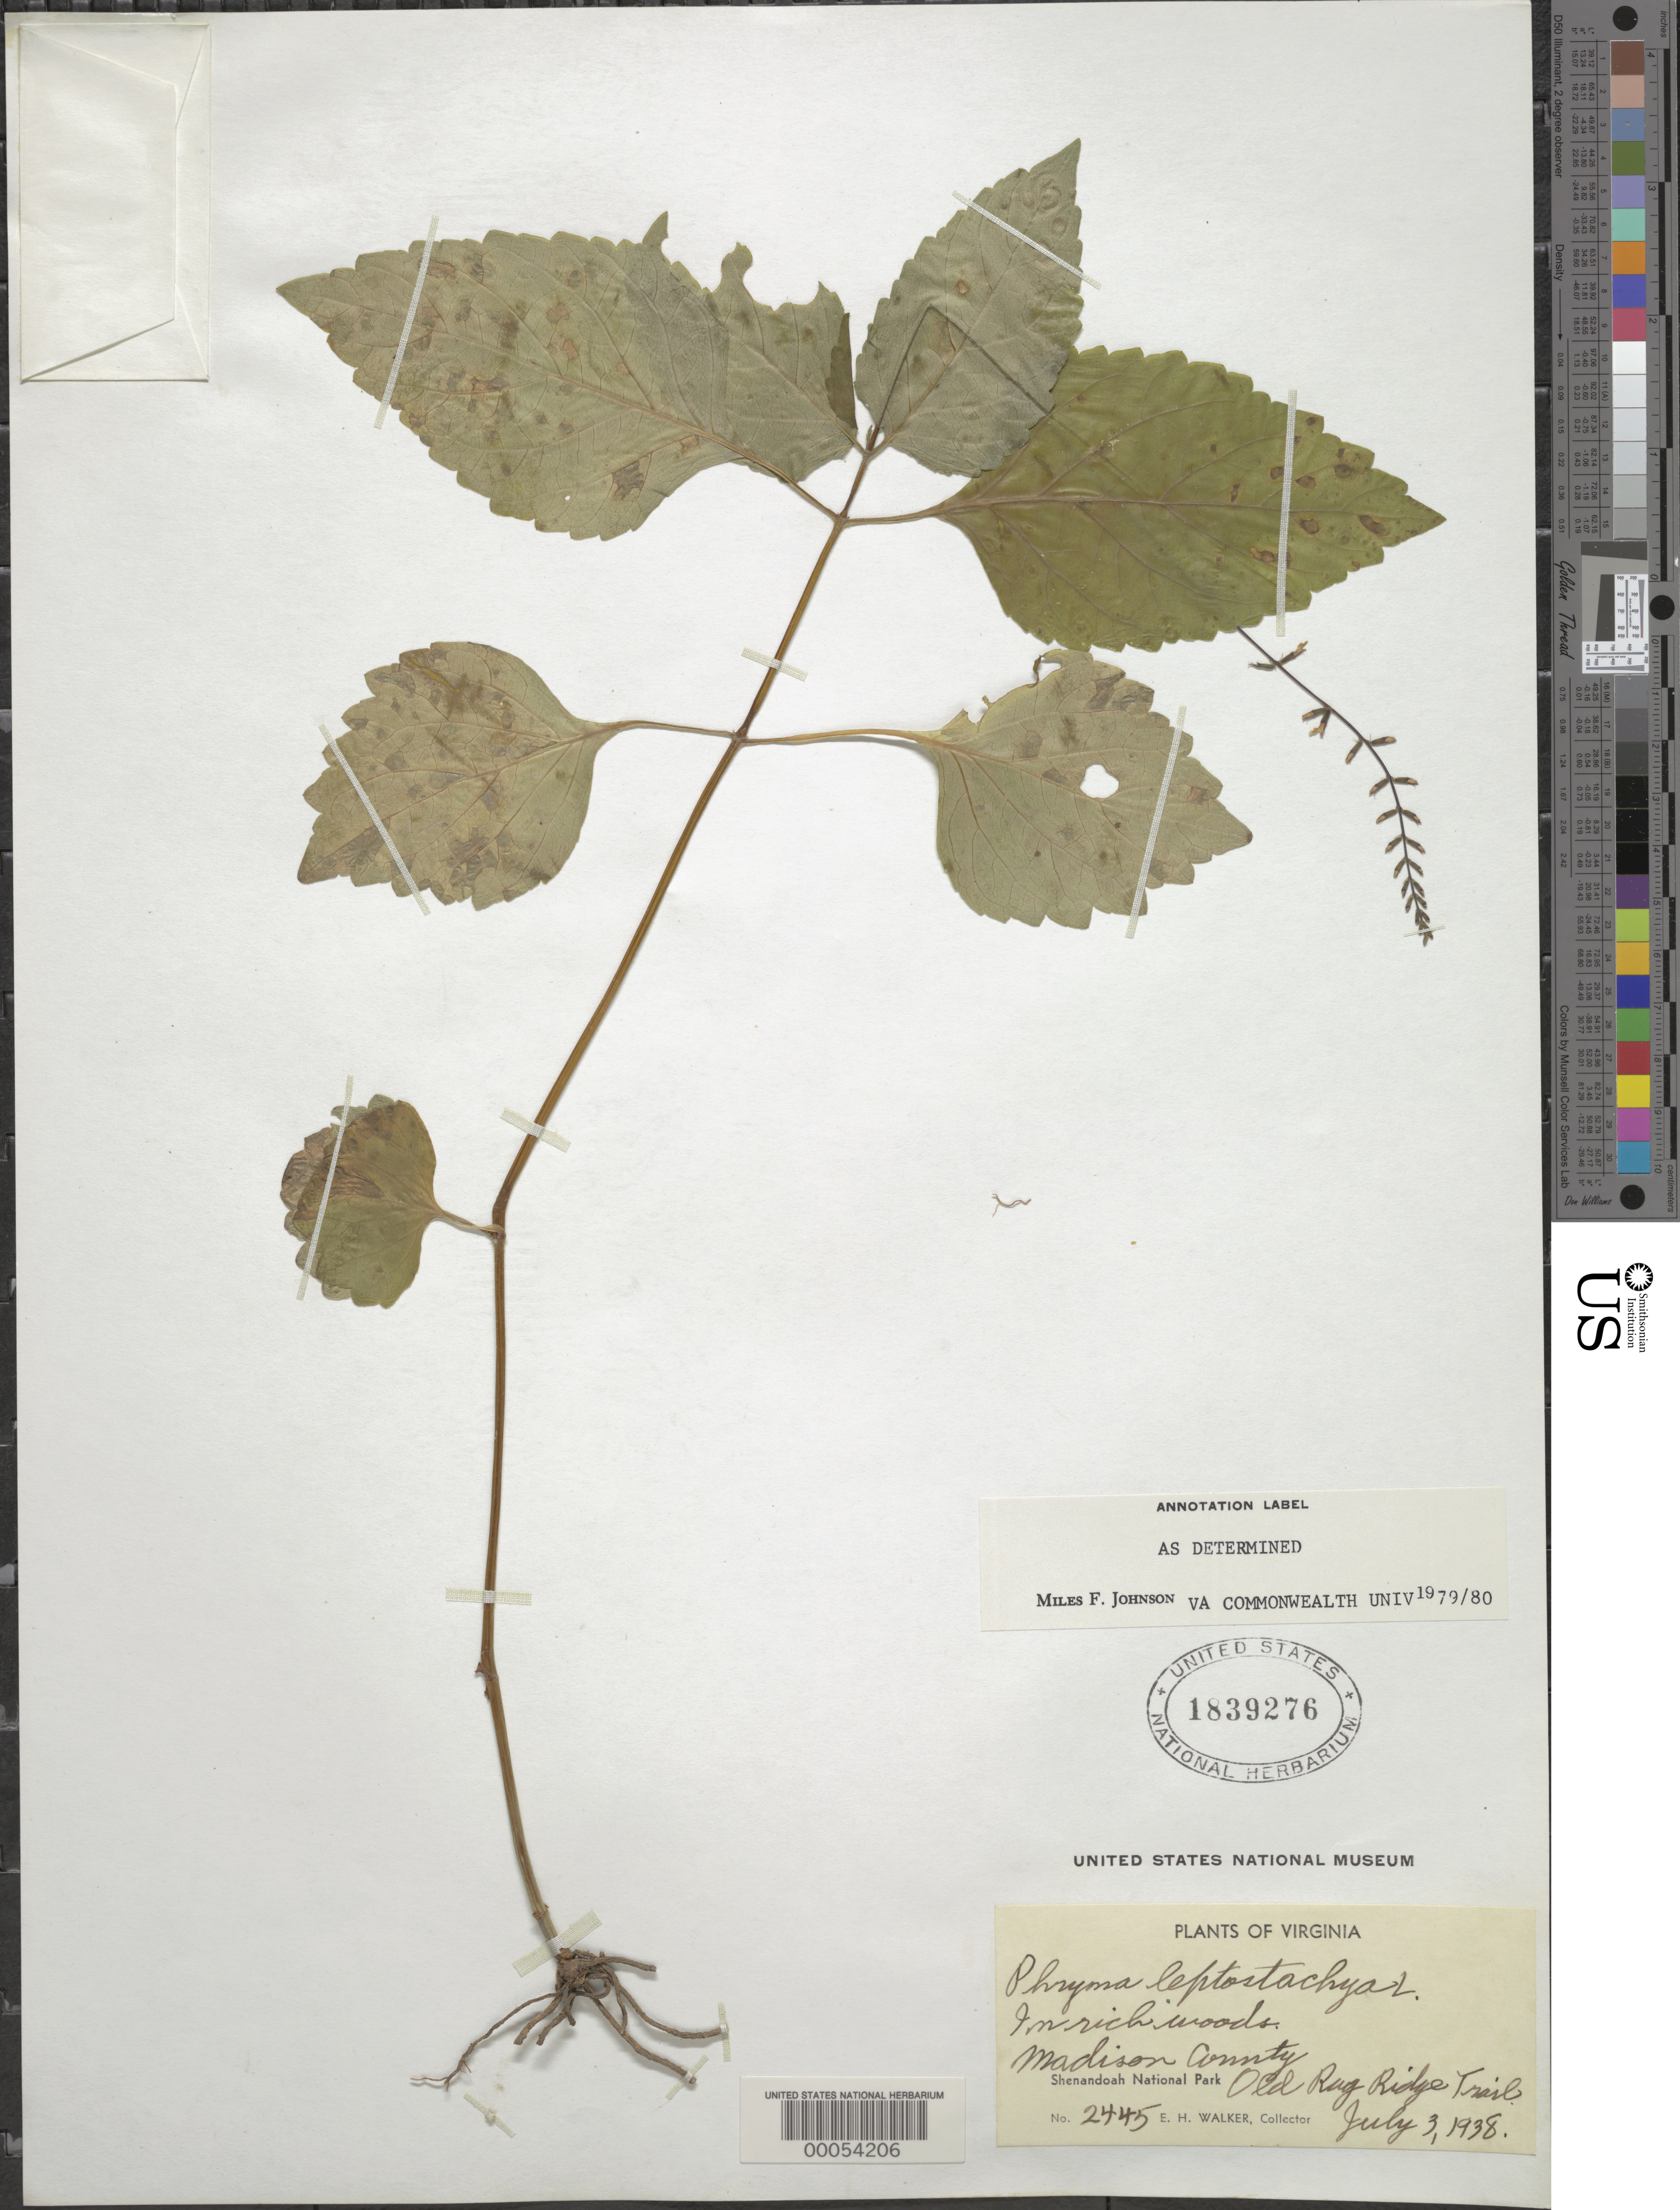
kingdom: Plantae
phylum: Tracheophyta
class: Magnoliopsida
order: Lamiales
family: Phrymaceae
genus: Phryma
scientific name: Phryma leptostachya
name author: L.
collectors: E. H. Walker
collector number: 2445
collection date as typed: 03 Jul 1938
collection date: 1938-07-03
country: United States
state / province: Virginia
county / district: Madison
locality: Old rug ridge trail, shenandoah national park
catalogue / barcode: US 1839276